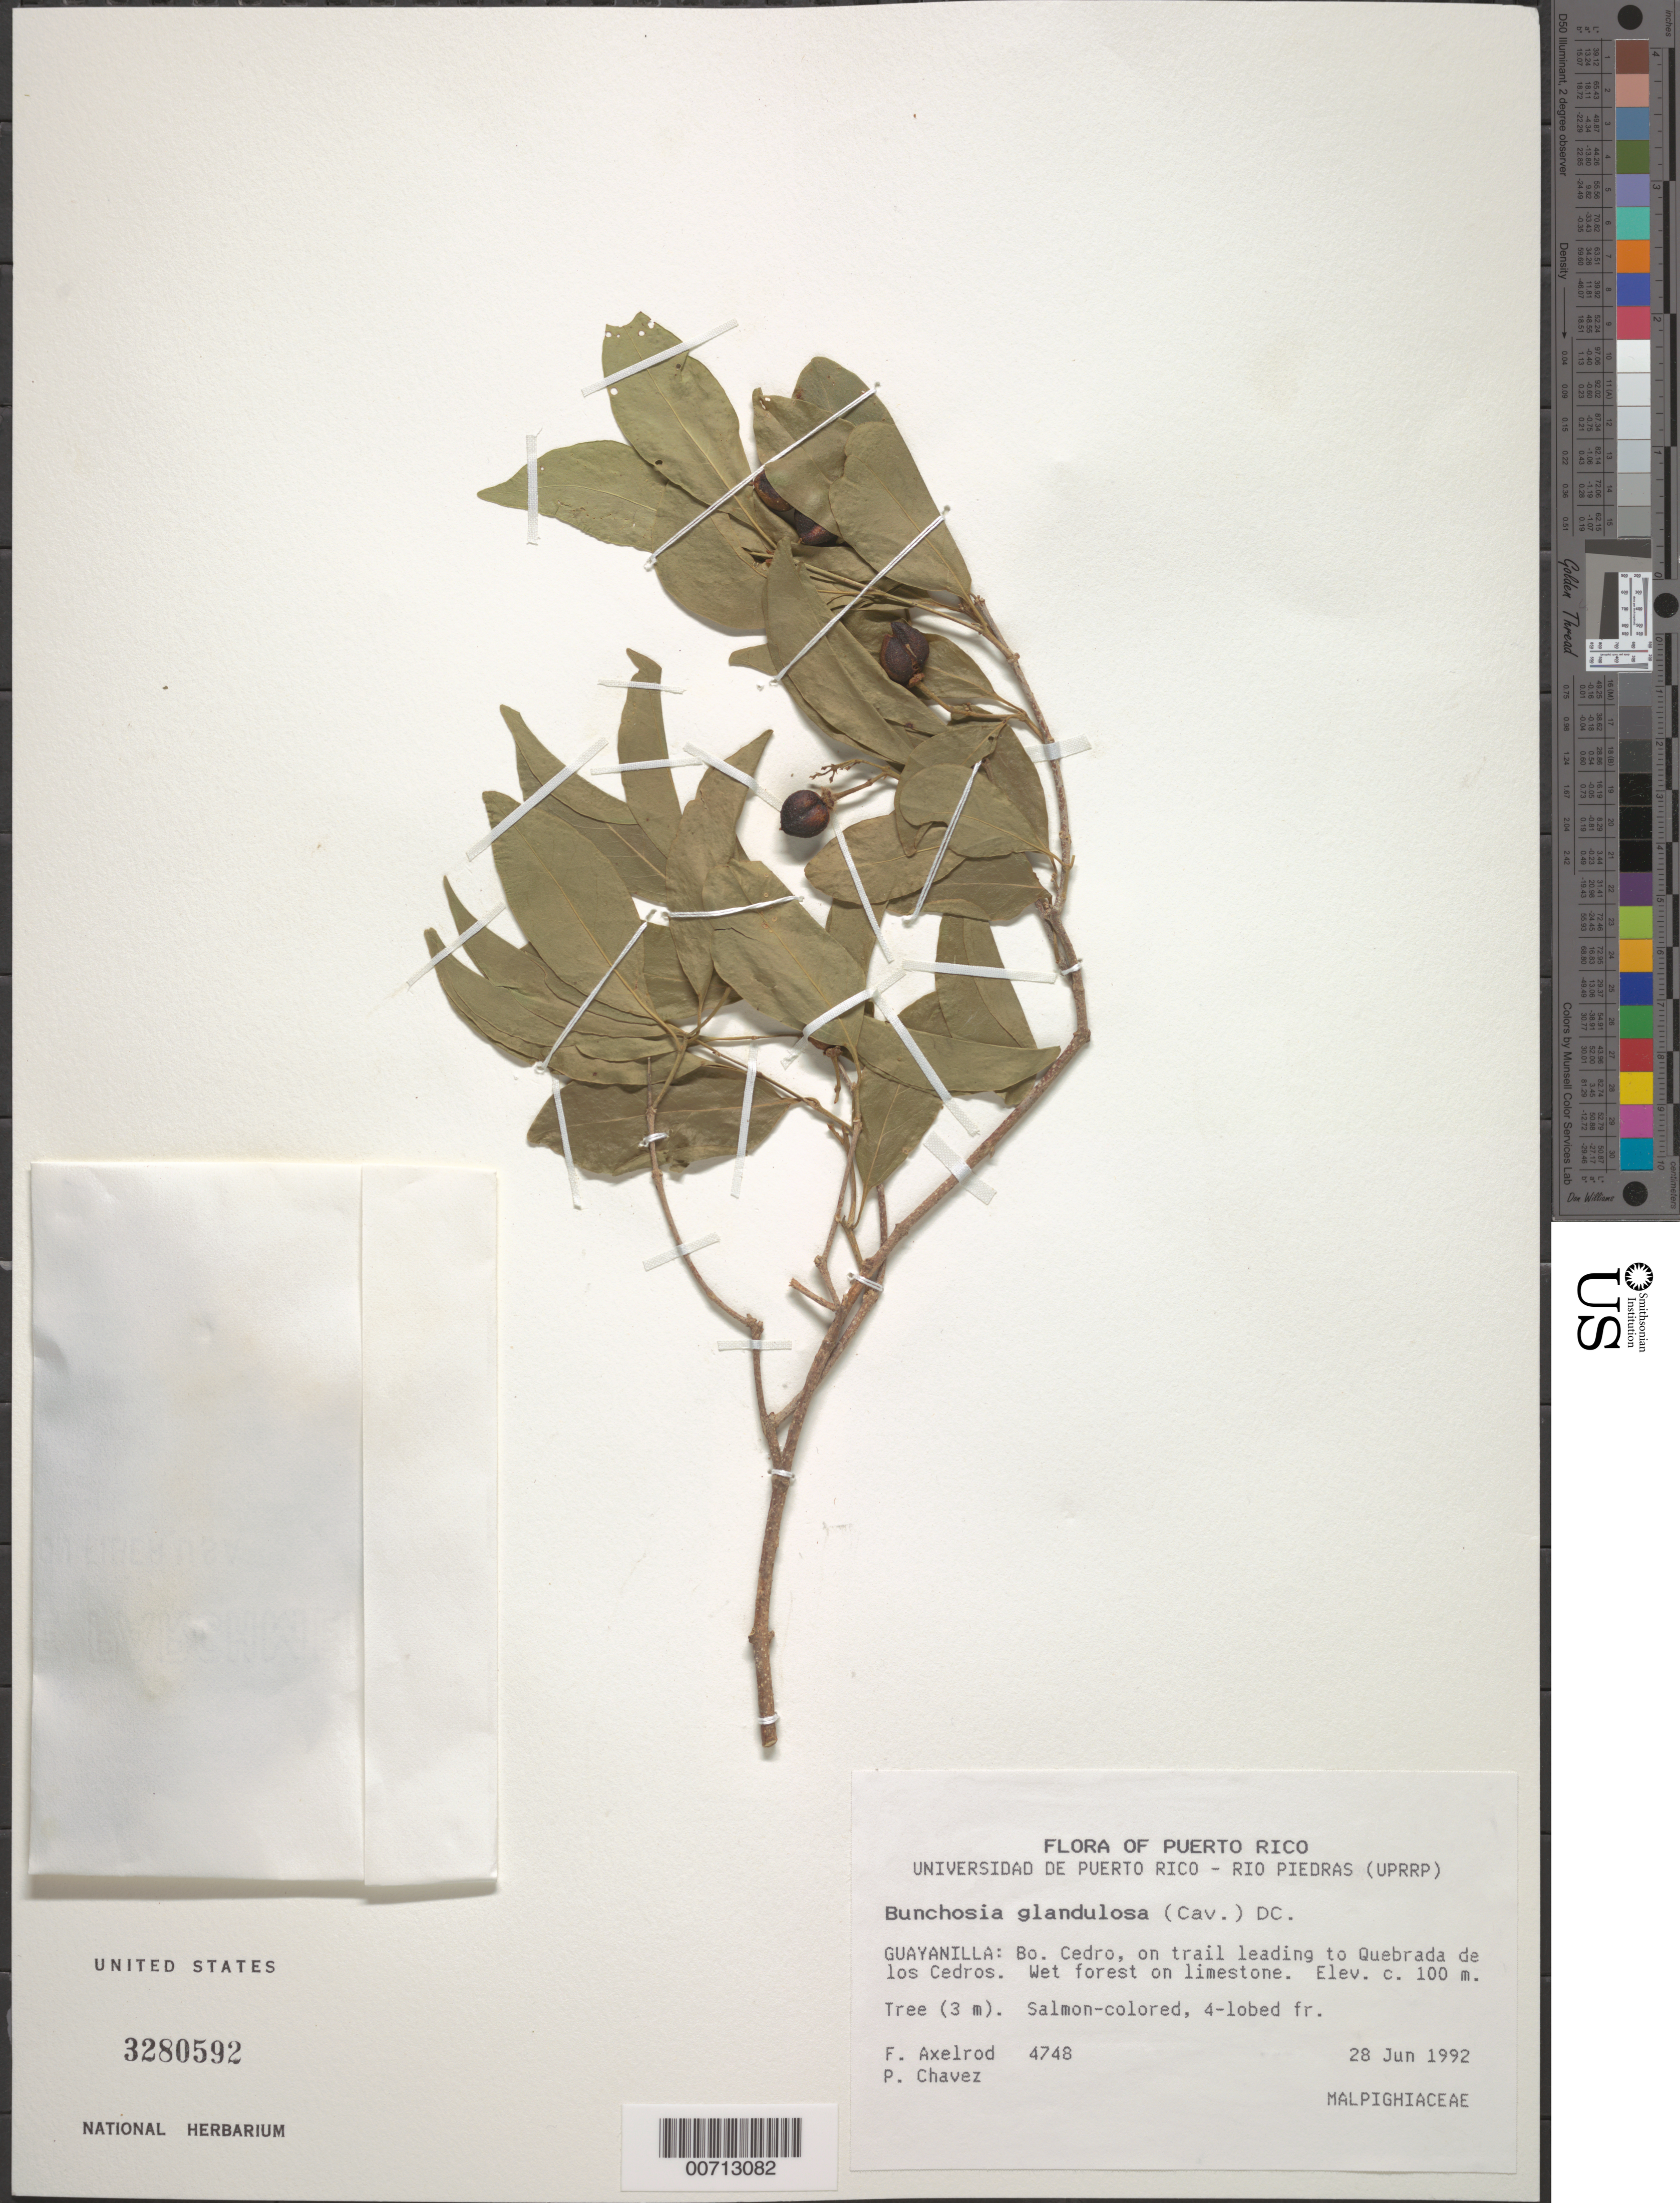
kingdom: Plantae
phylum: Tracheophyta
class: Magnoliopsida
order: Malpighiales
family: Malpighiaceae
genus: Bunchosia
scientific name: Bunchosia glandulosa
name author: (Cav.) Rich. ex Juss.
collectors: F. S. Axelrod & P. Chavez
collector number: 4748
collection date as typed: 28 Jun 1992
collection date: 1992-06-28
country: Puerto Rico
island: Greater Antilles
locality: Guayanilla: Bo. Cedro, on trail leading to Quebrada de los Cedros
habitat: Wet forest on limestone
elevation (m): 100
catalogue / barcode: US 3280592